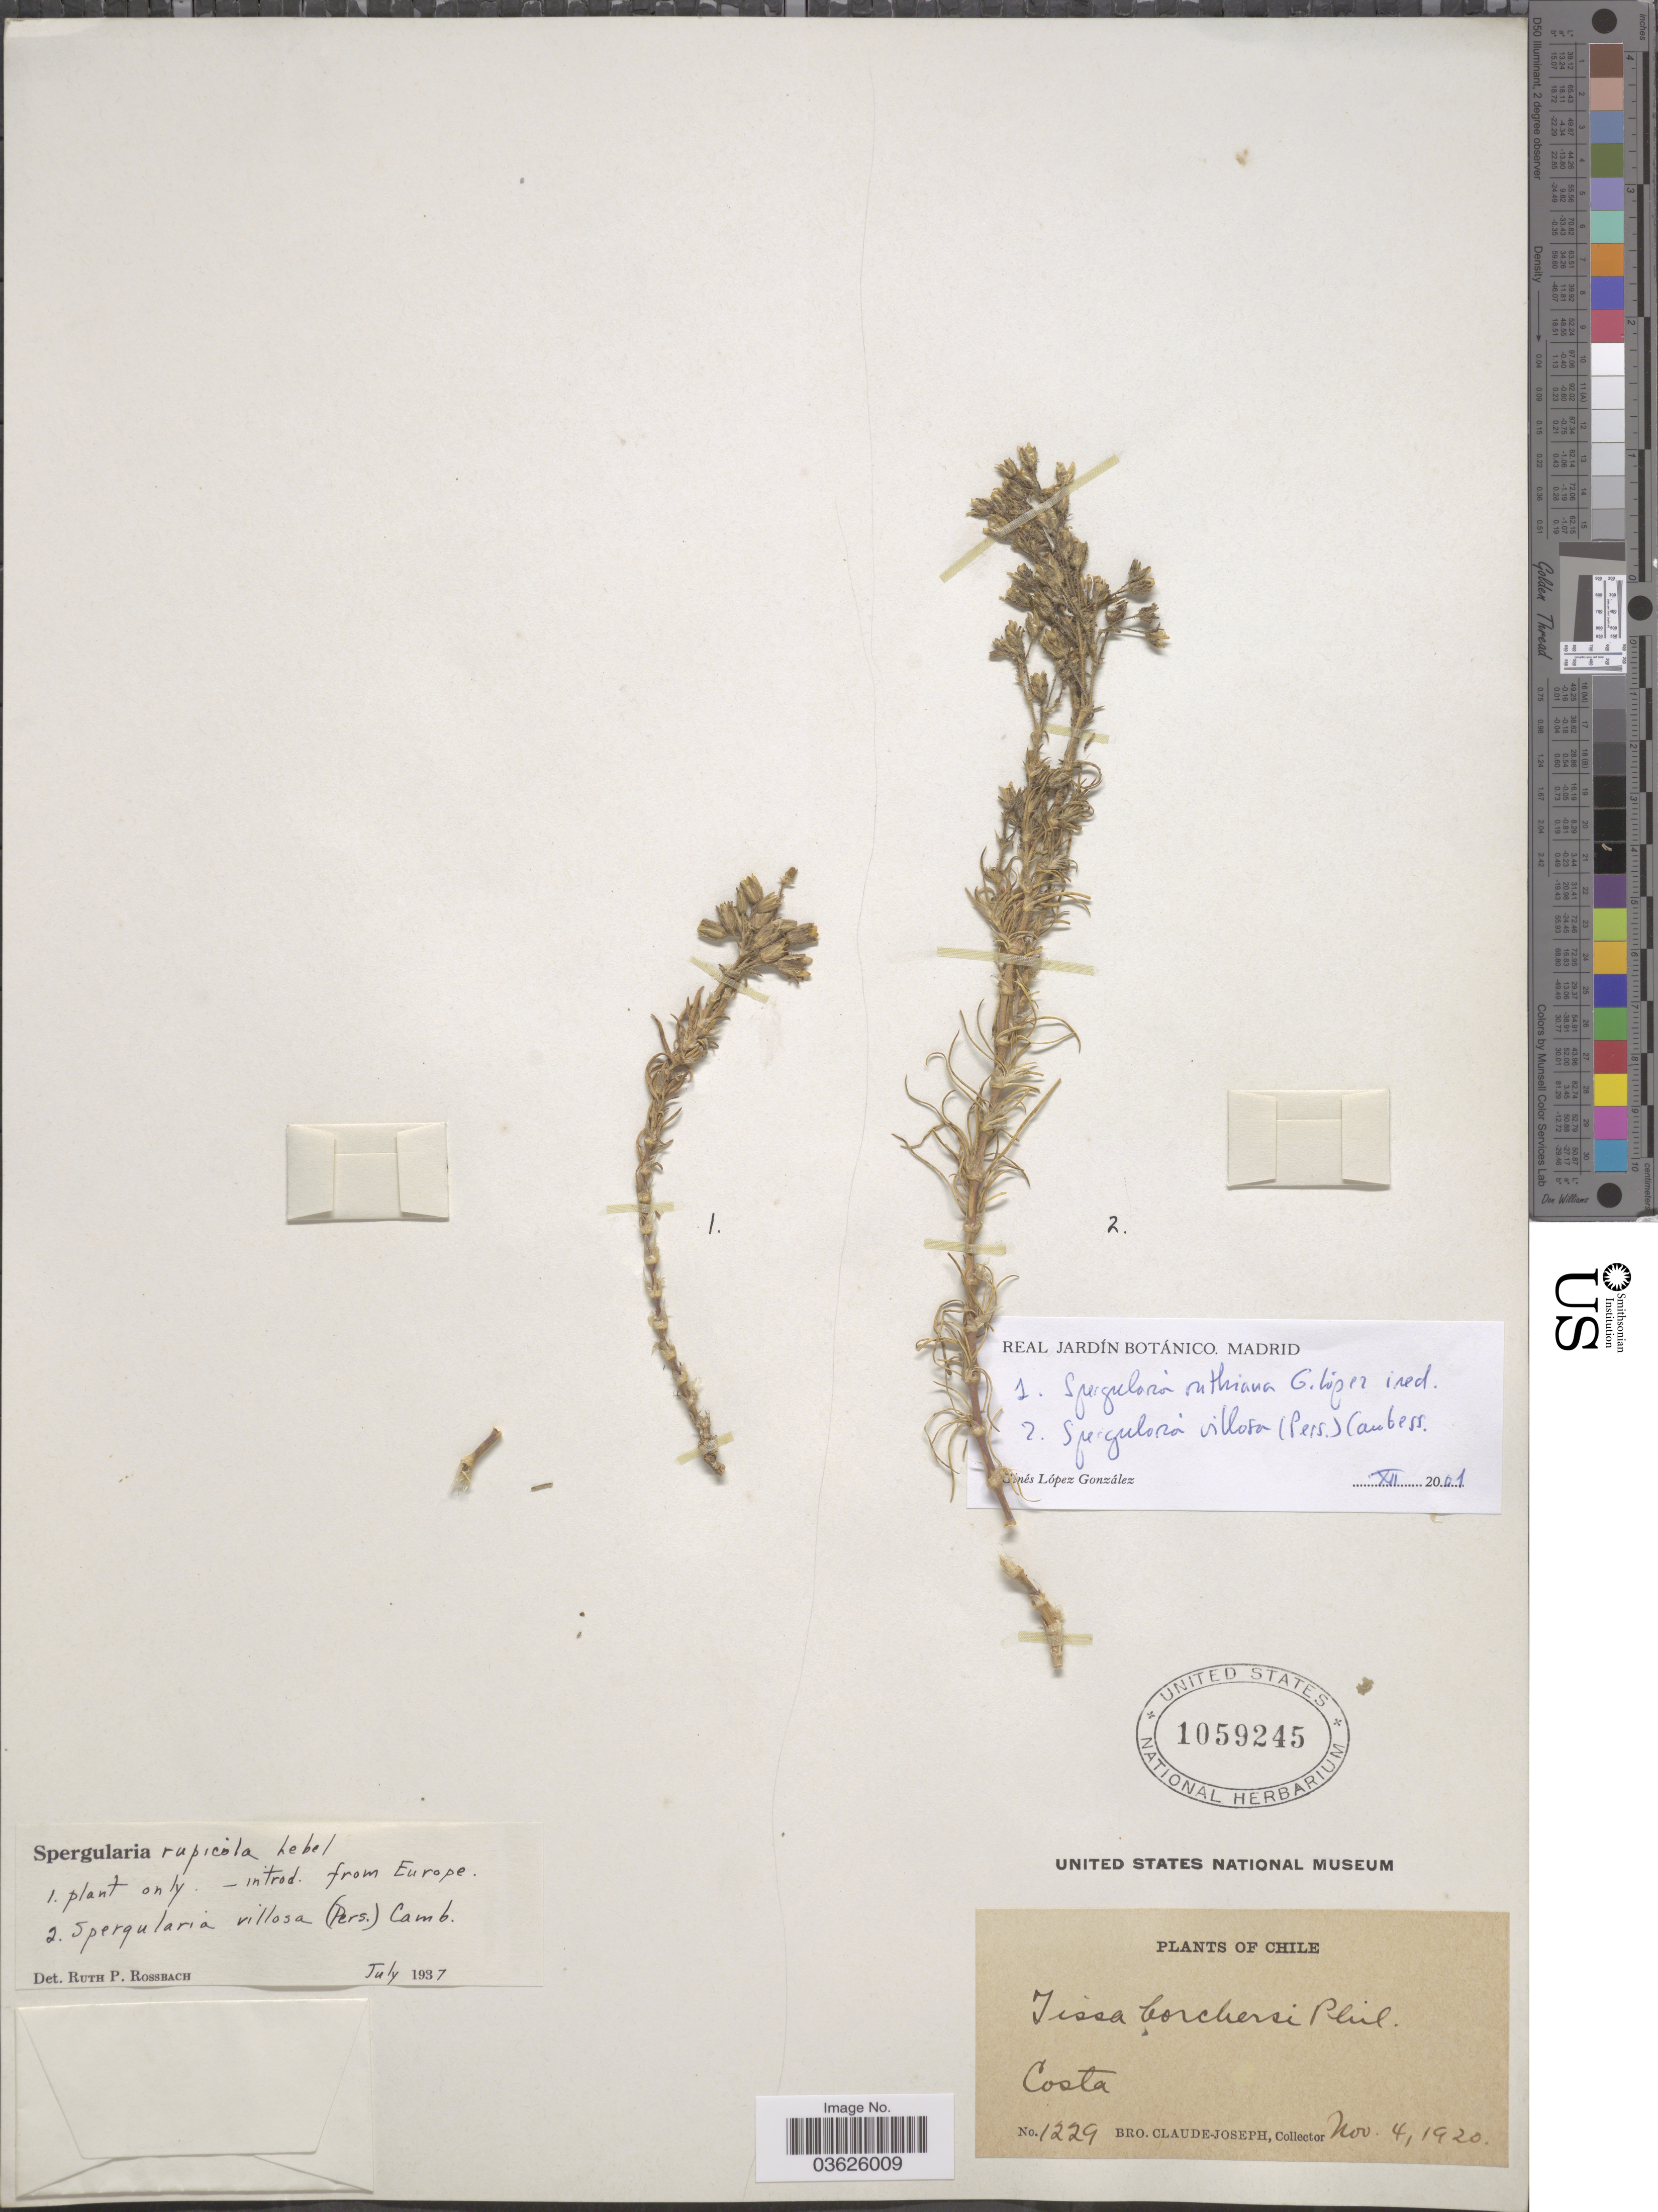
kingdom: Plantae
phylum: Tracheophyta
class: Magnoliopsida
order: Caryophyllales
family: Caryophyllaceae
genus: Spergularia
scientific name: Spergularia ruthiana G. López sp. nov. ined.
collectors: Bro. Claude-Joseph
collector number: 1229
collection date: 1920-11-04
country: Chile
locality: Costa.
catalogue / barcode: US 1059245